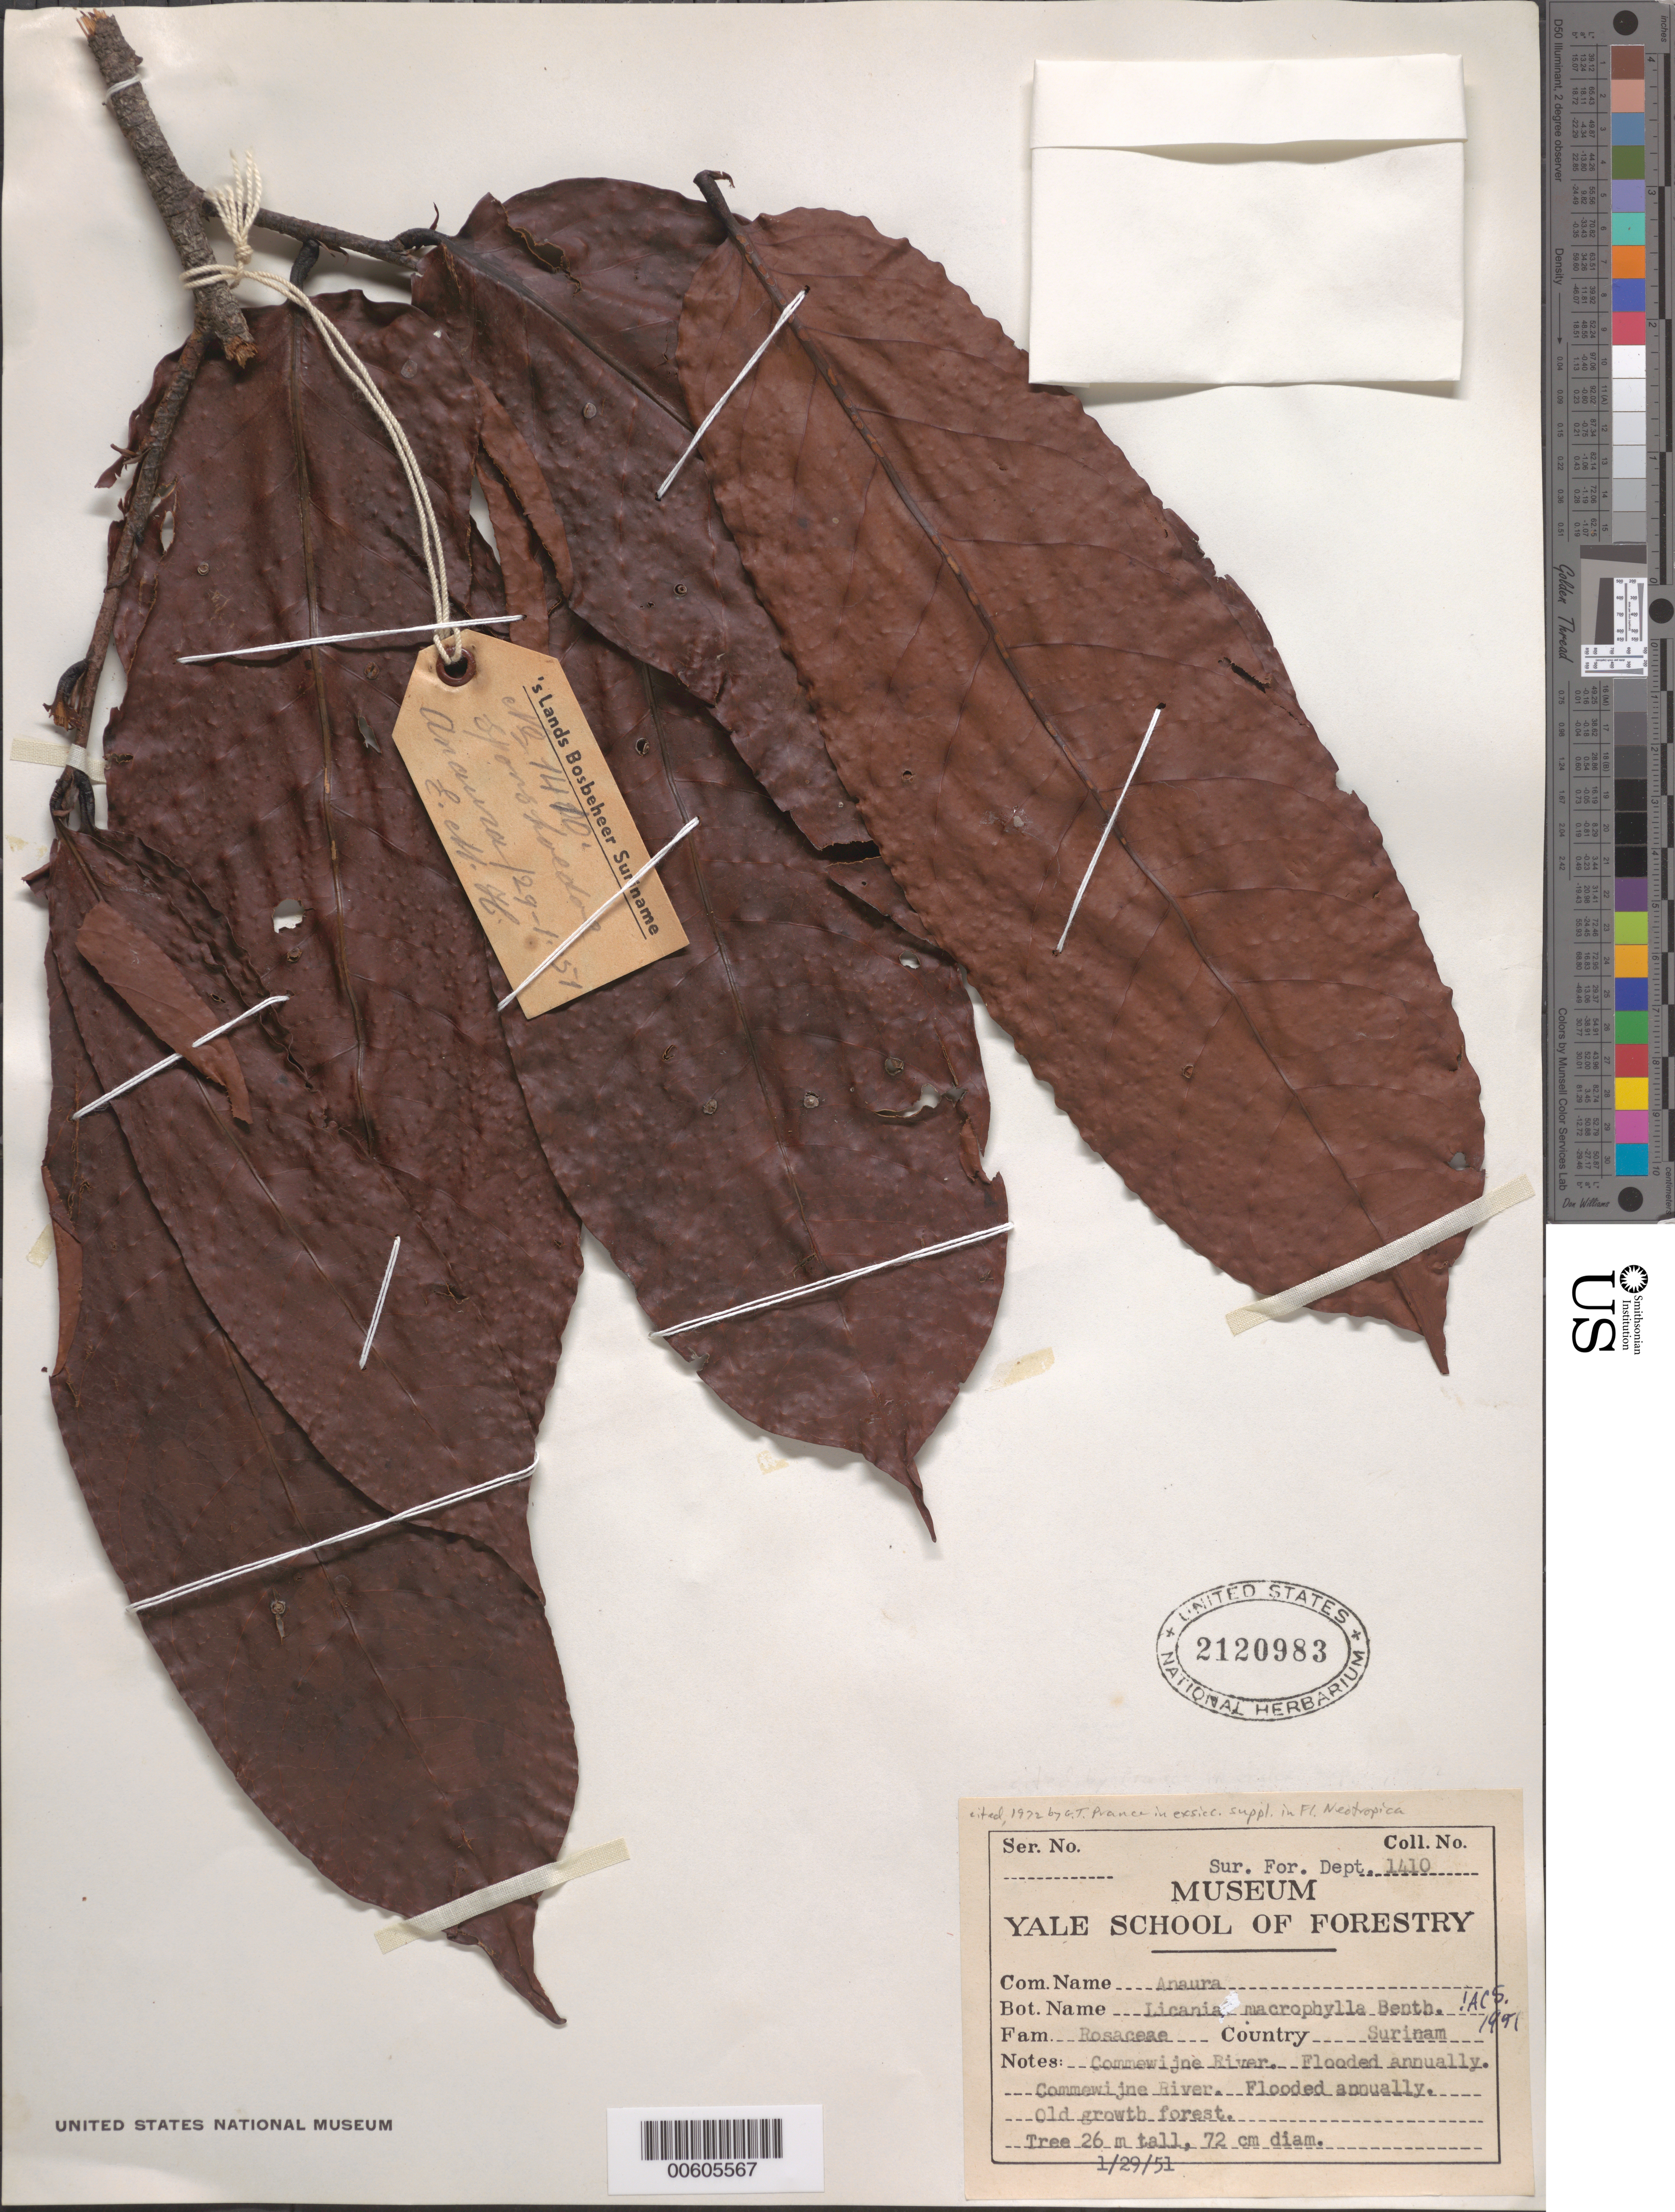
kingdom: Plantae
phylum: Tracheophyta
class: Magnoliopsida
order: Malpighiales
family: Chrysobalanaceae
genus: Hymenopus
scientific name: Hymenopus macrophyllus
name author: (Benth.) Sothers & Prance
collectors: Forestry Bureau-Surinam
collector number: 1410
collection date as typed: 29-Jan-51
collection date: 1951-01-29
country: Suriname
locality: Commewijne R.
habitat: Flooded annually. Old growth forest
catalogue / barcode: US 2120983